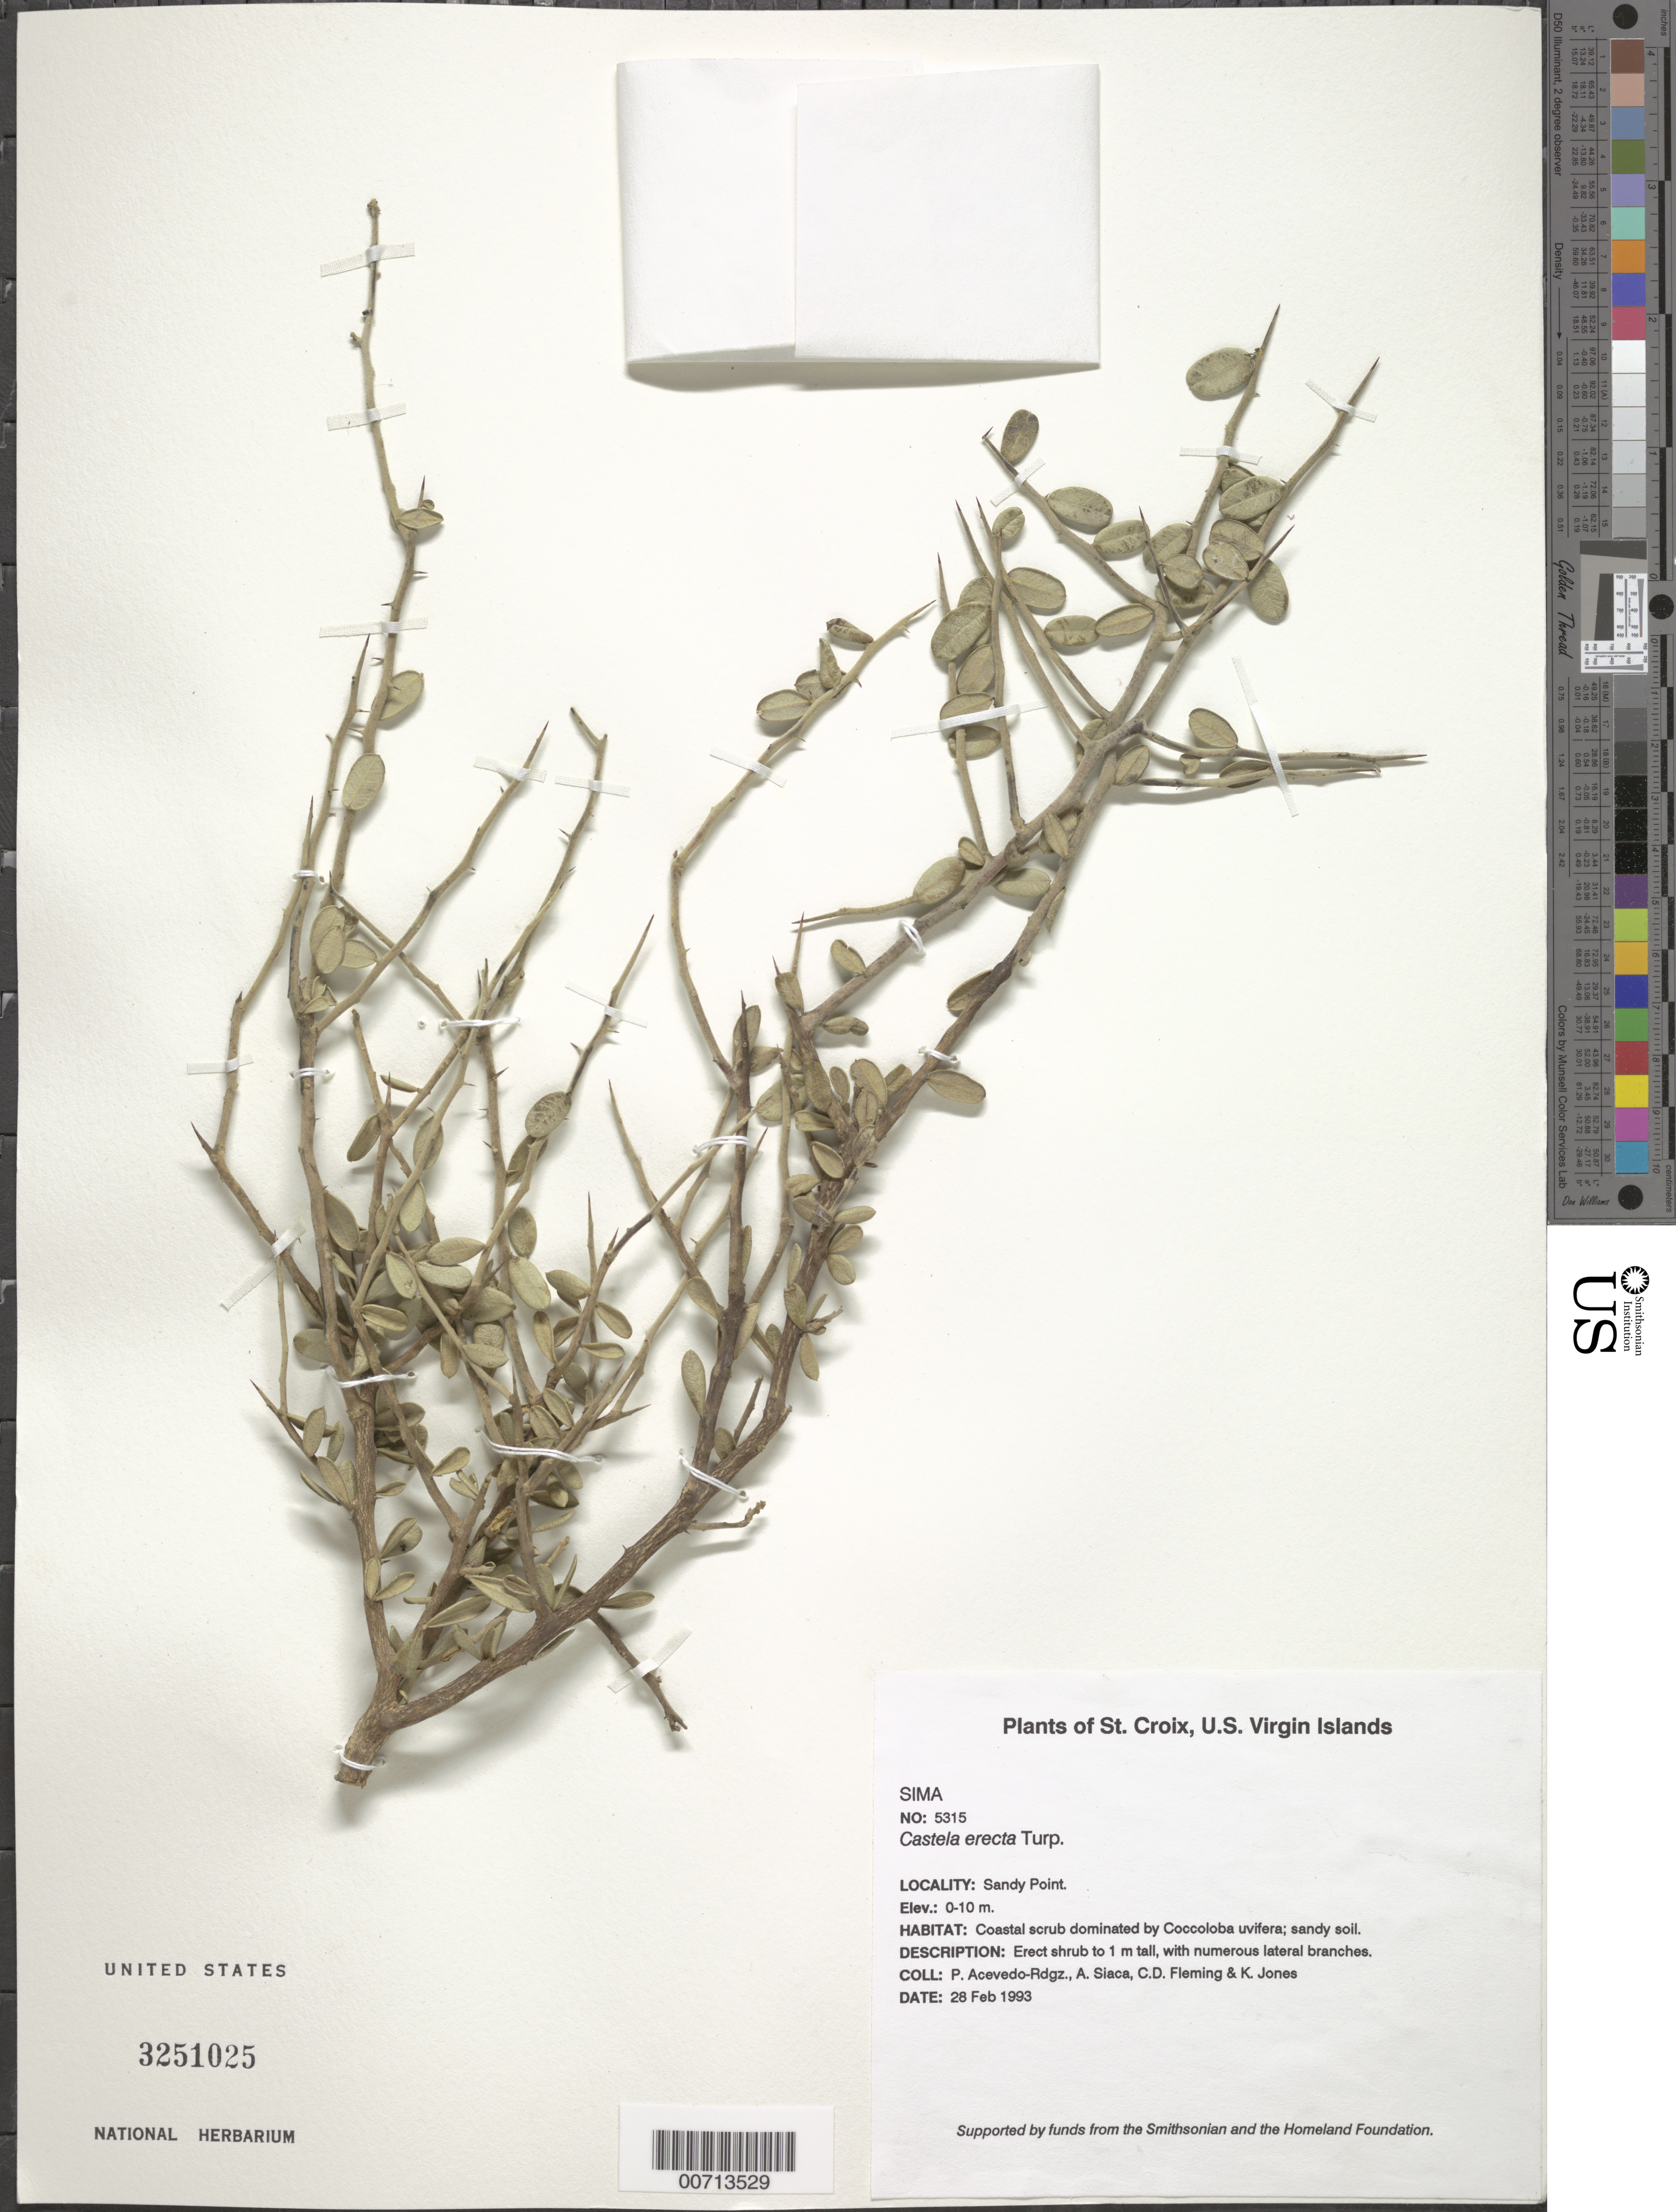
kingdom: Plantae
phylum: Tracheophyta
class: Magnoliopsida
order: Sapindales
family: Simaroubaceae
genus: Castela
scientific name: Castela erecta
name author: Turpin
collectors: P. Acevedo-Rodr., A. Siaca, C. Fleming & K. Jones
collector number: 5315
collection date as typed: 28 Feb 1993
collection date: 1993-02-28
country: U.S. Virgin Islands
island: St. Croix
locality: Sandy Point.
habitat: Coastal scrub dominated by Coccoloba uvifera; sandy soil.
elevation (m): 0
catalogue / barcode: US 3251025